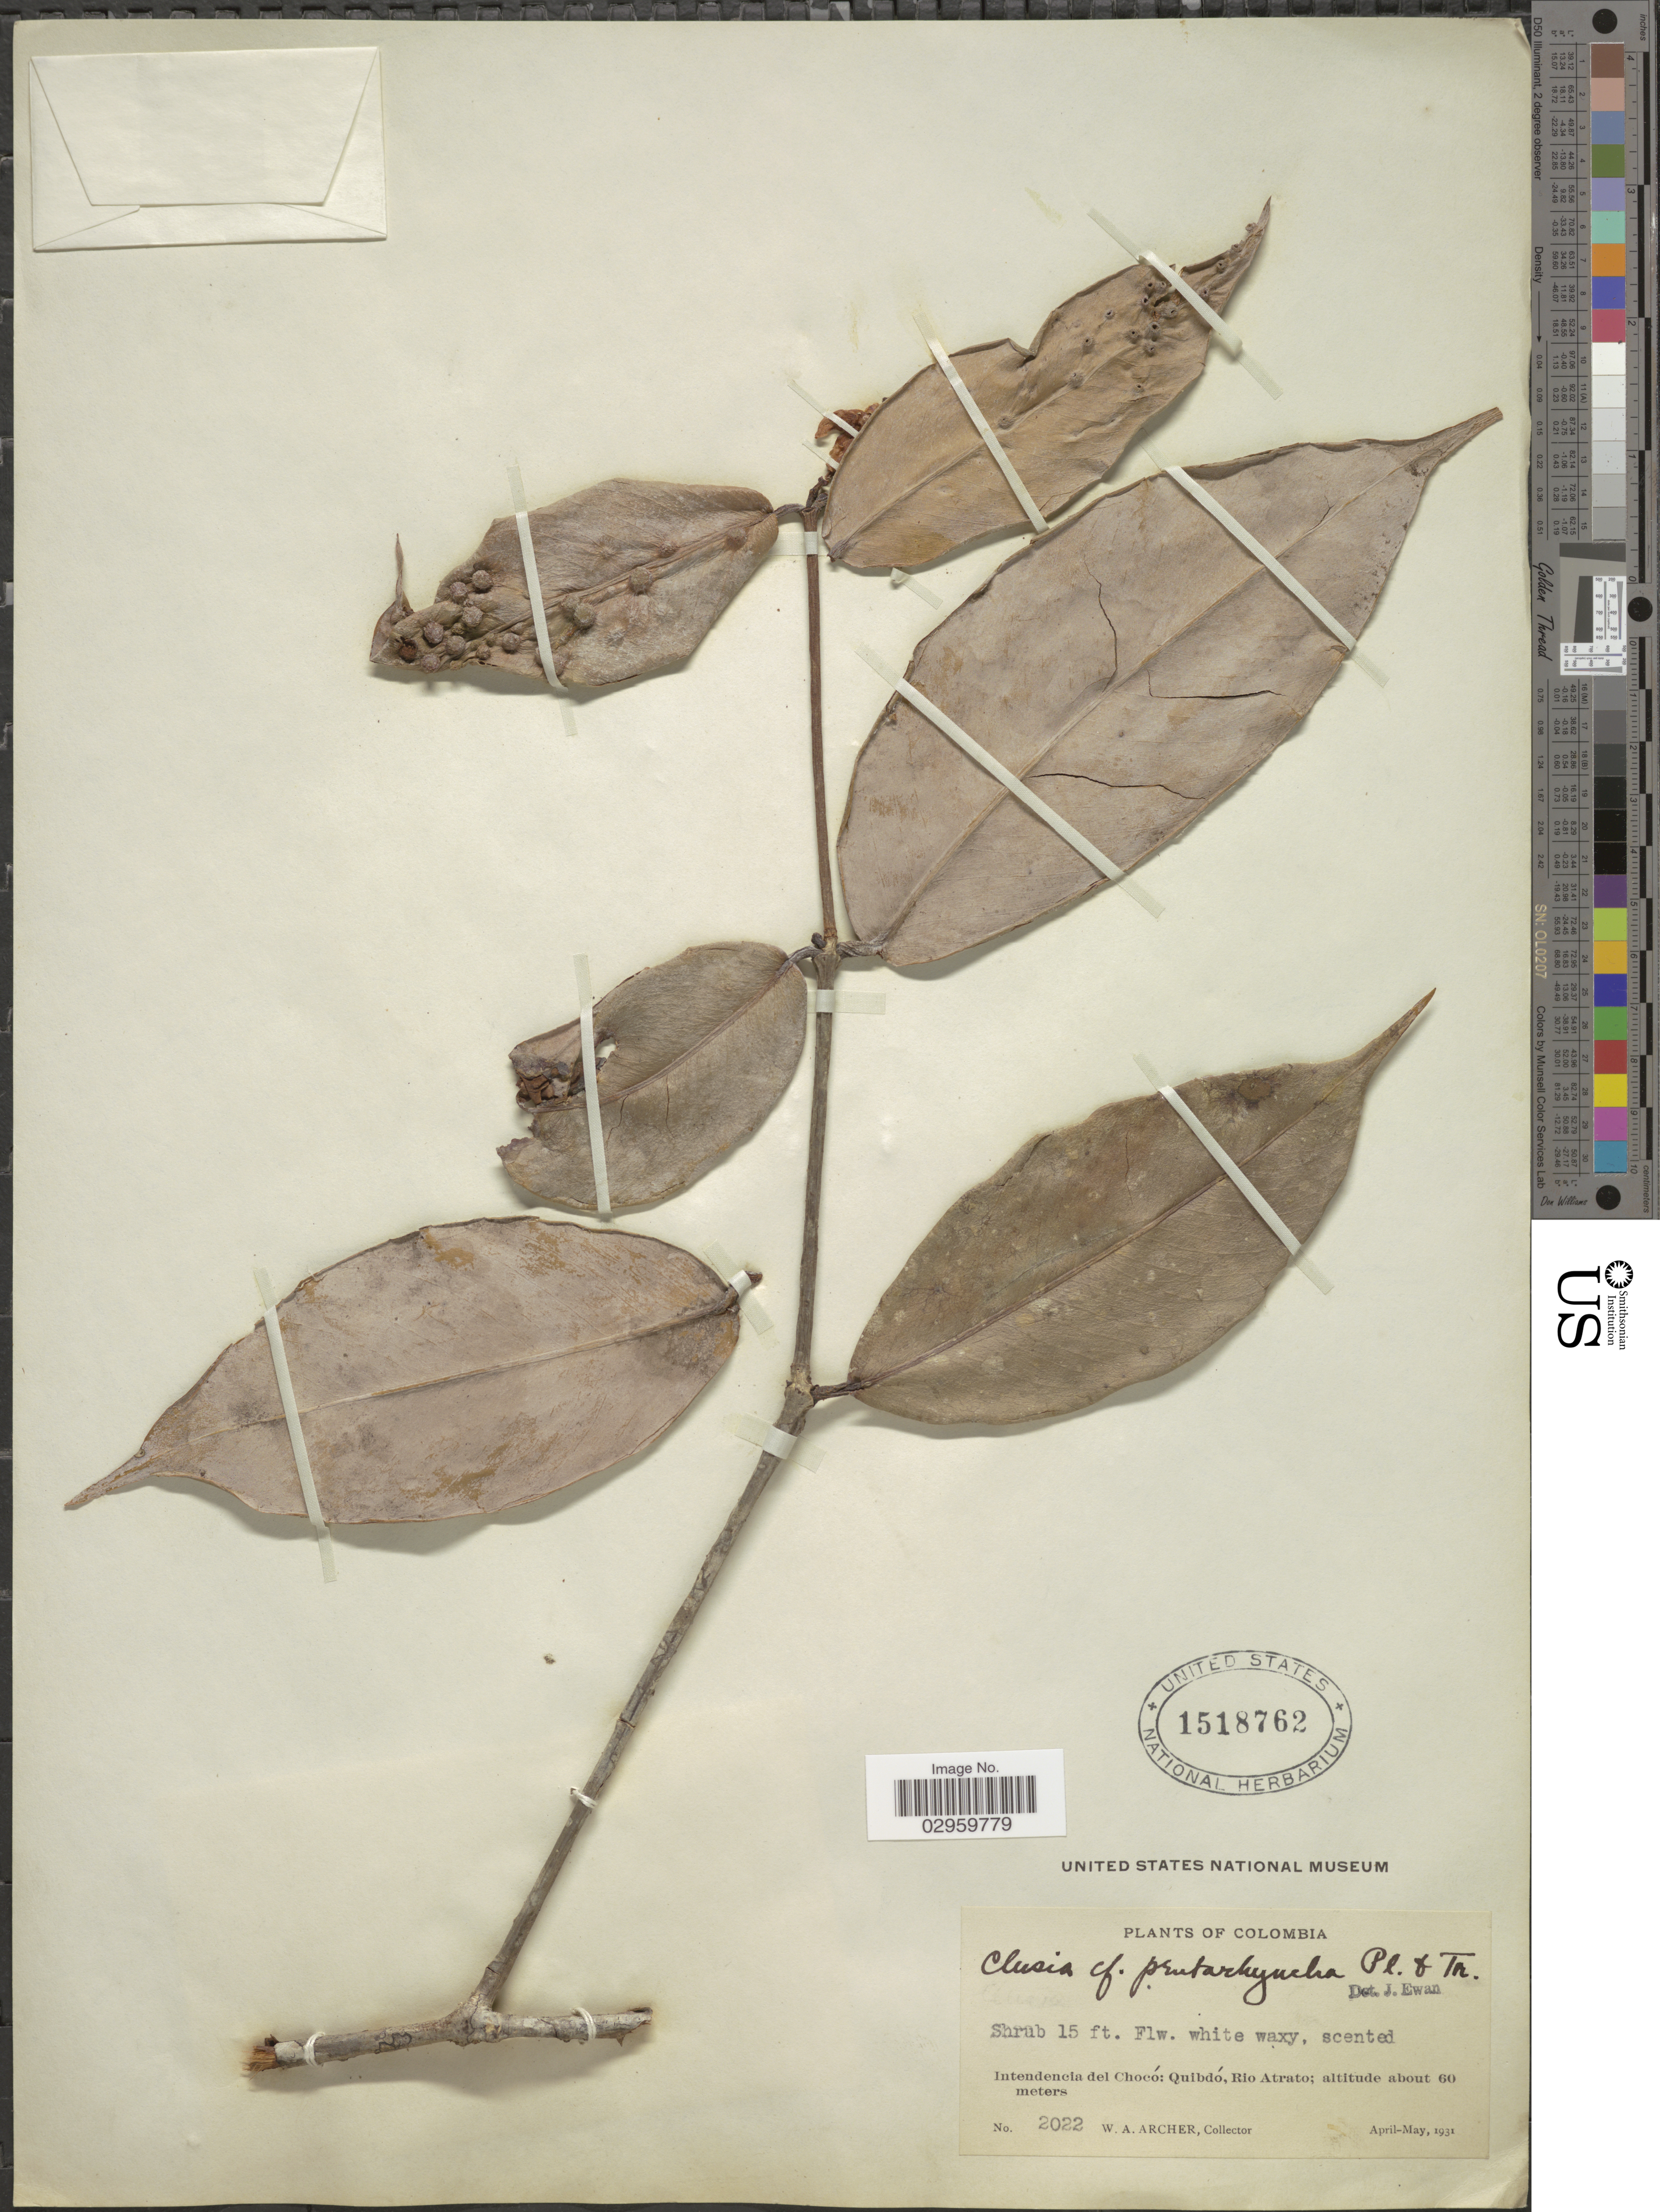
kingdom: Plantae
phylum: Tracheophyta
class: Magnoliopsida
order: Malpighiales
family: Clusiaceae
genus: Clusia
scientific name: Clusia pentarhyncha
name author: Planch. & Triana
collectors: W. Archer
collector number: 2022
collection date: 1931-04/1931-05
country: Colombia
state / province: Chocó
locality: Intendencia del Chocó: Quibdó, Rio Atrato.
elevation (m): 60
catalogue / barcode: US 1518762